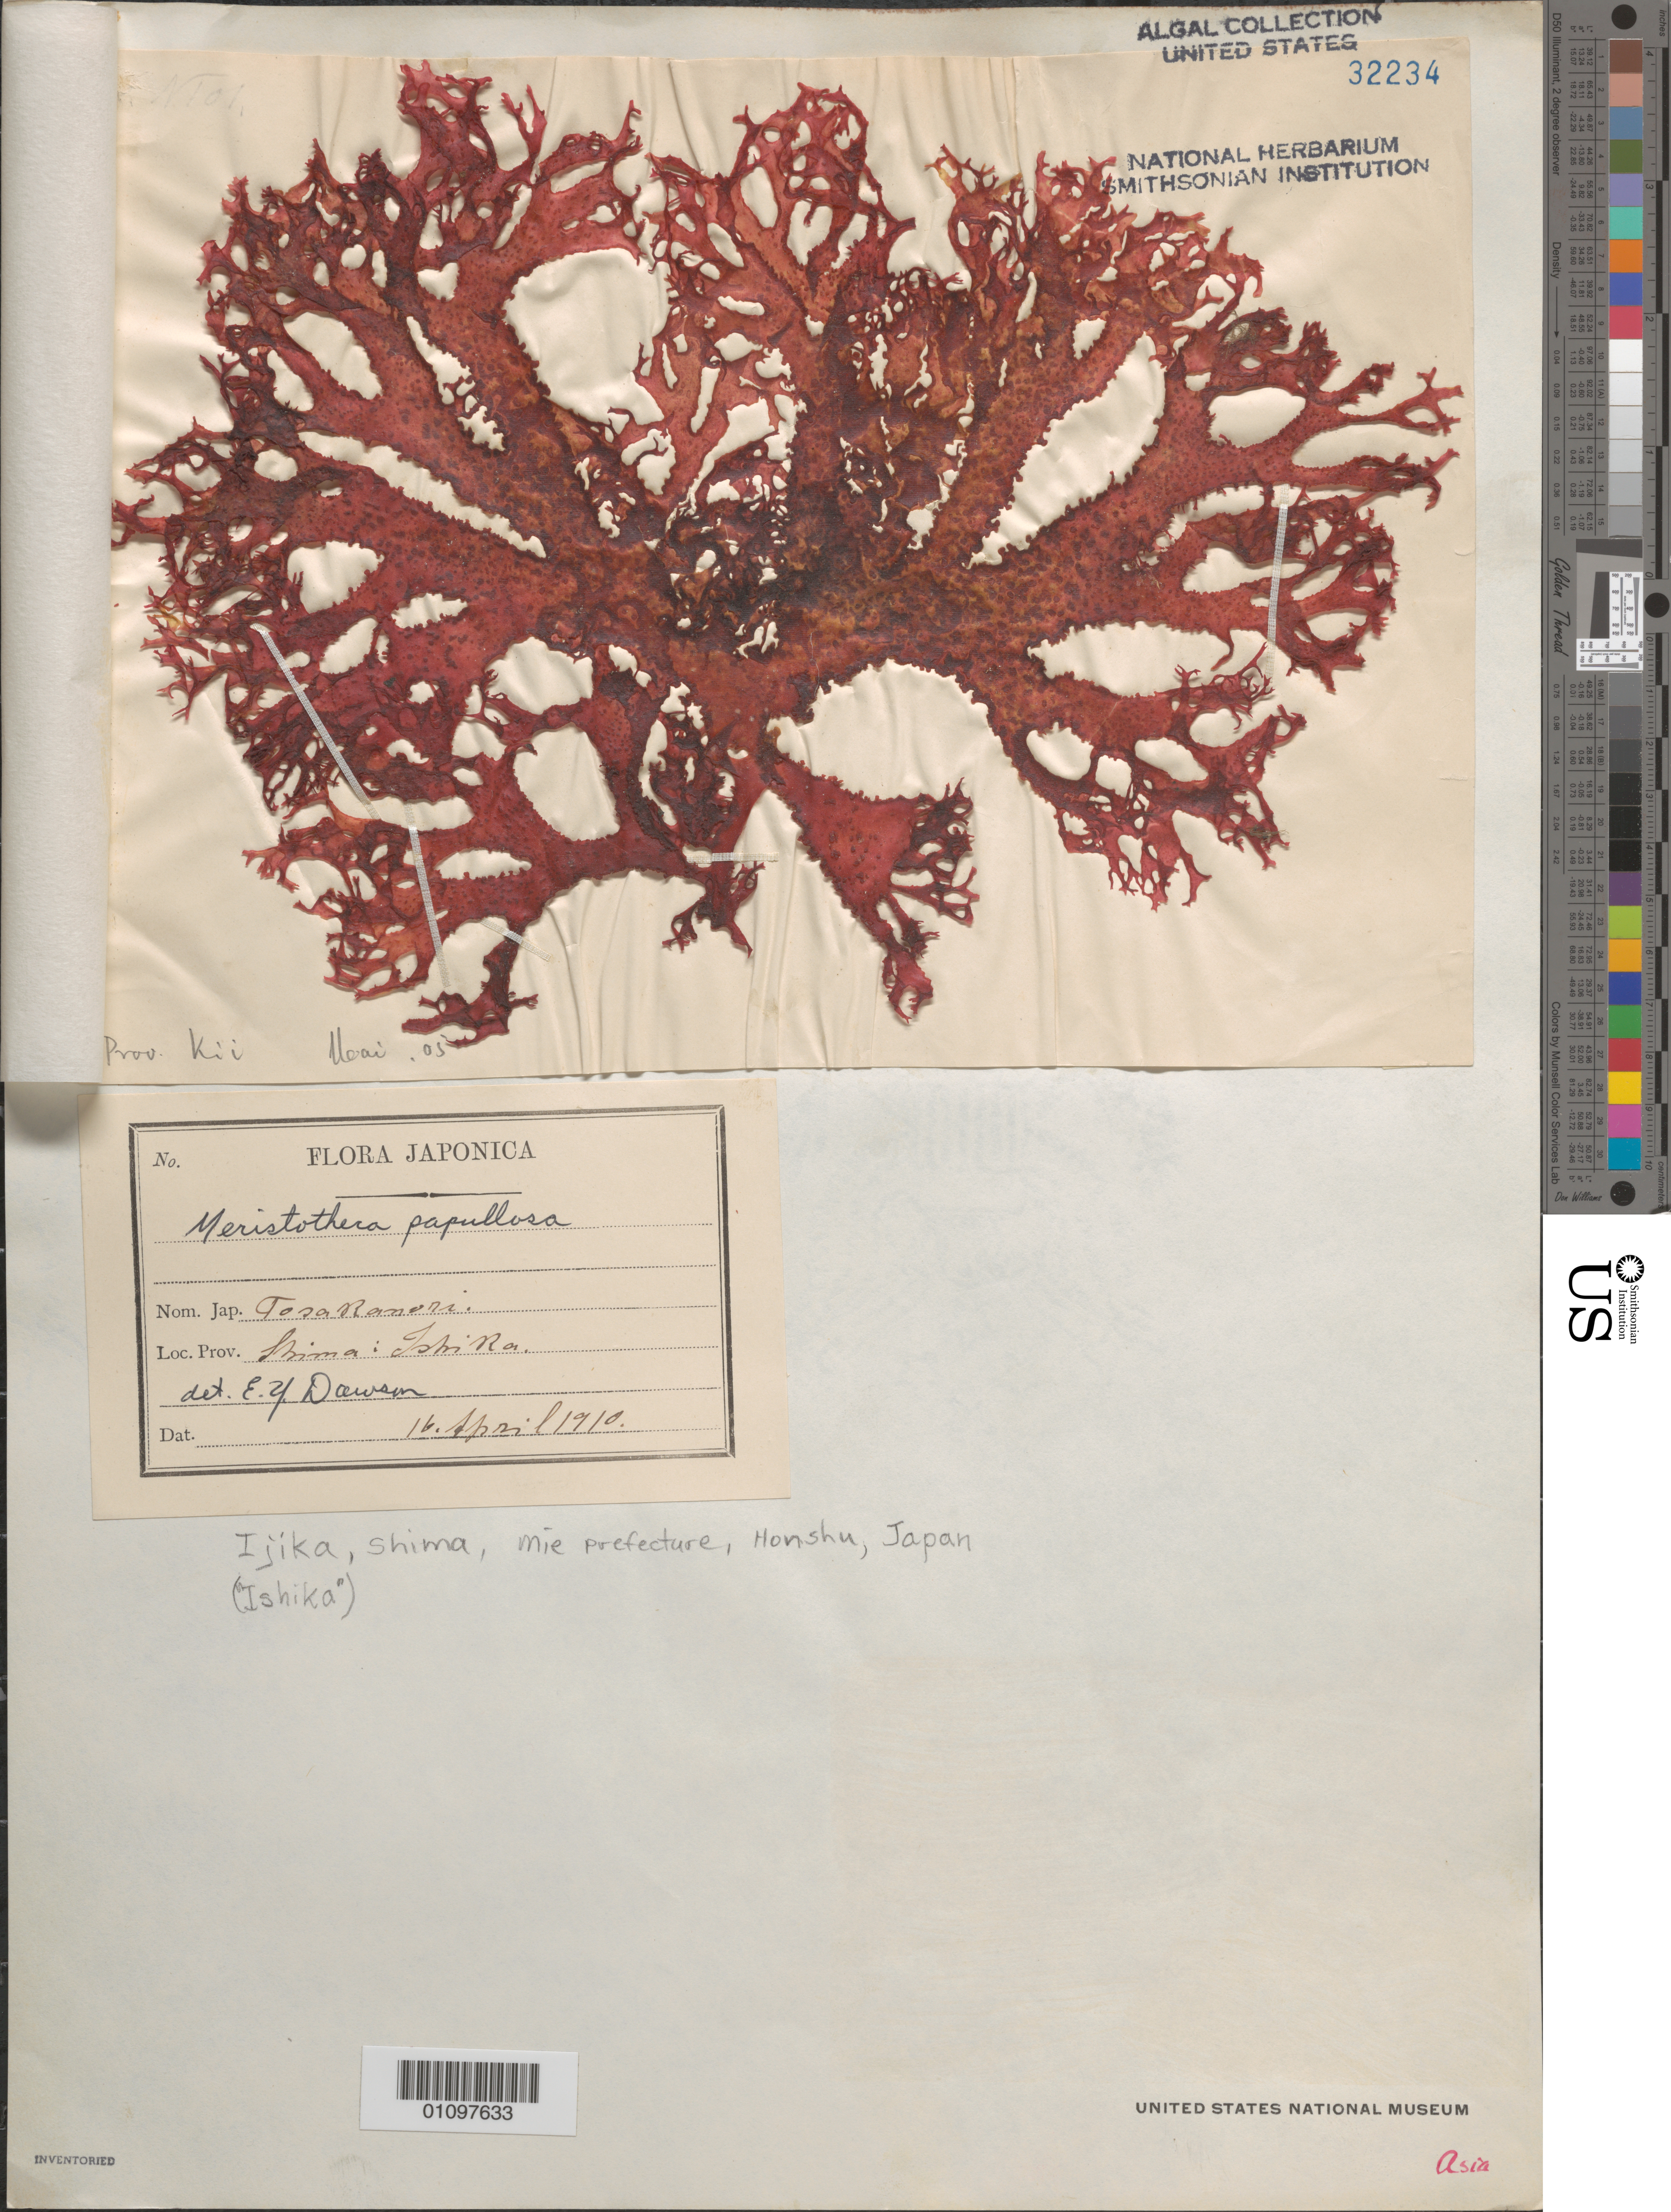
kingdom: Plantae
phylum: Rhodophyta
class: Florideophyceae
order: Gigartinales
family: Solieriaceae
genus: Meristotheca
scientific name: Meristotheca papulosa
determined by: Dawson, E. Y.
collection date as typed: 16 Apr 1910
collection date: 1910-04-16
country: Japan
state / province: Mie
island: Honshu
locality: Ijika (Ishika)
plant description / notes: Flora Japonica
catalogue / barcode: US 32234